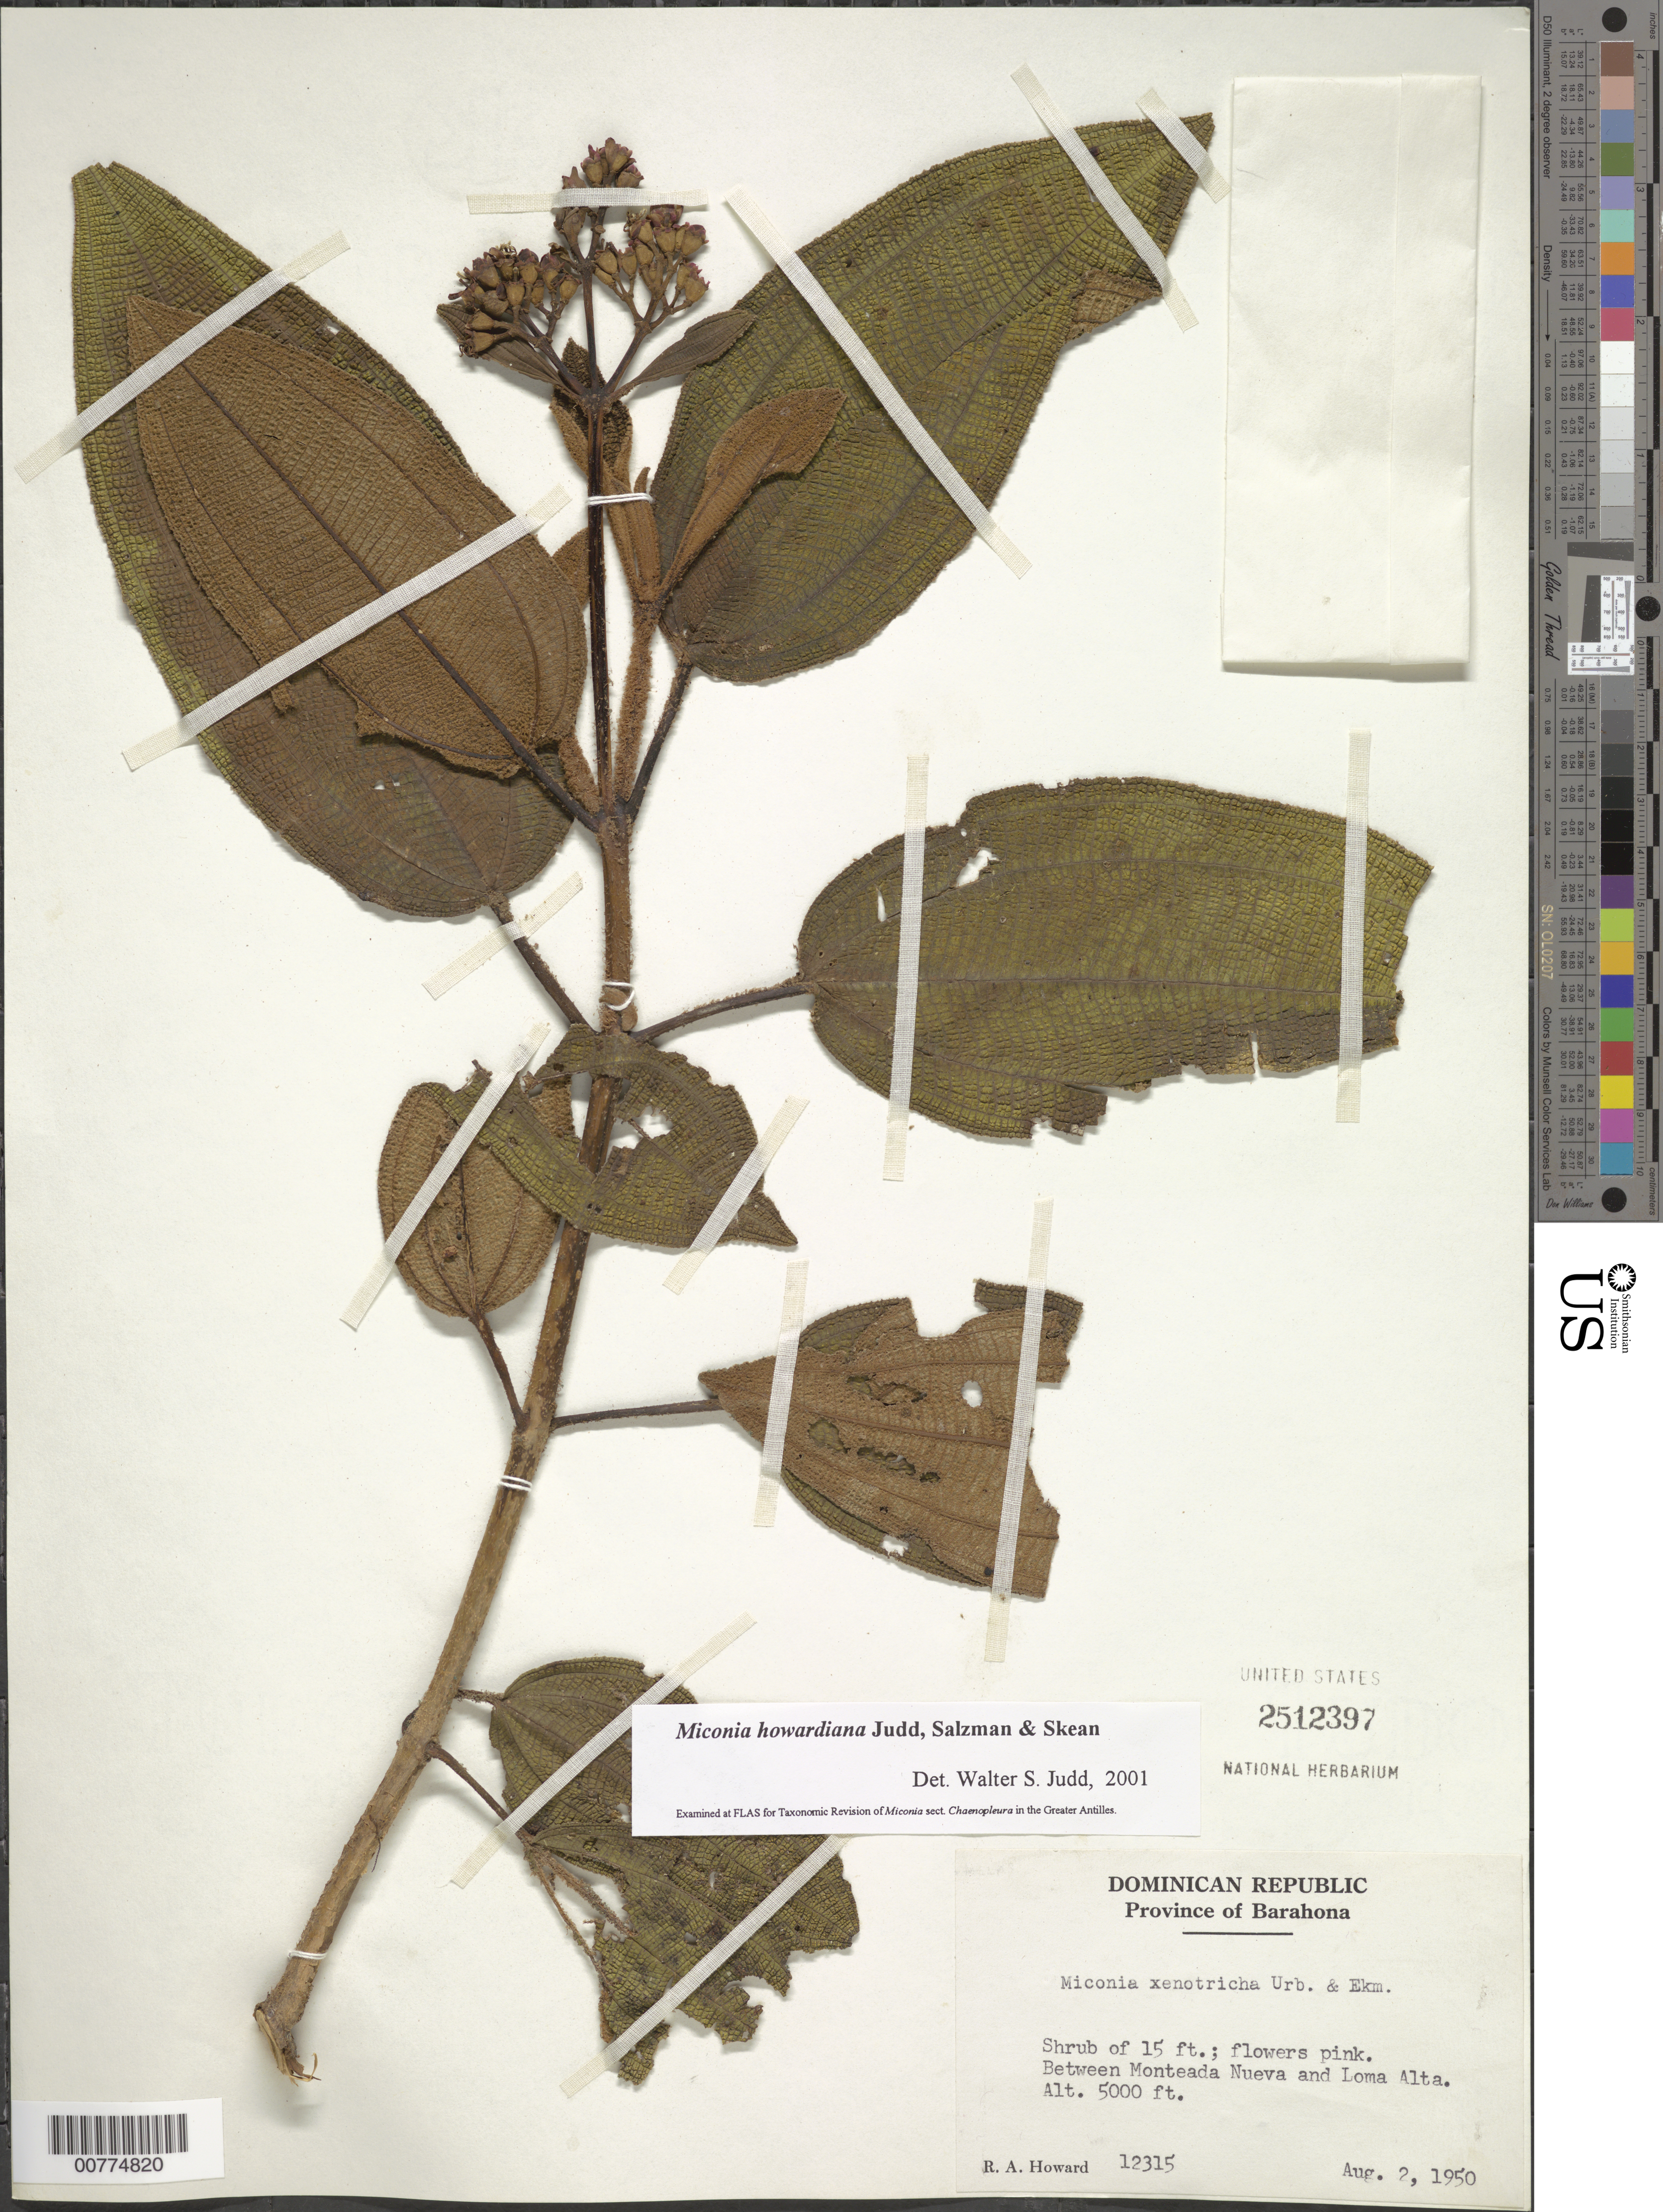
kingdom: Plantae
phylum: Tracheophyta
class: Magnoliopsida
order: Myrtales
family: Melastomataceae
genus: Miconia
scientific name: Miconia howardiana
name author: Judd & et al.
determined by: Judd, Walter S.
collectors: R. A. Howard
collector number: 12315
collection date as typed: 02 Aug 1950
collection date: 1950-08-02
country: Dominican Republic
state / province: Barahona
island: Hispaniola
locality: Between Monteada Nueva and Loma Alta.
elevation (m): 1524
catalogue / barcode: US 2512397